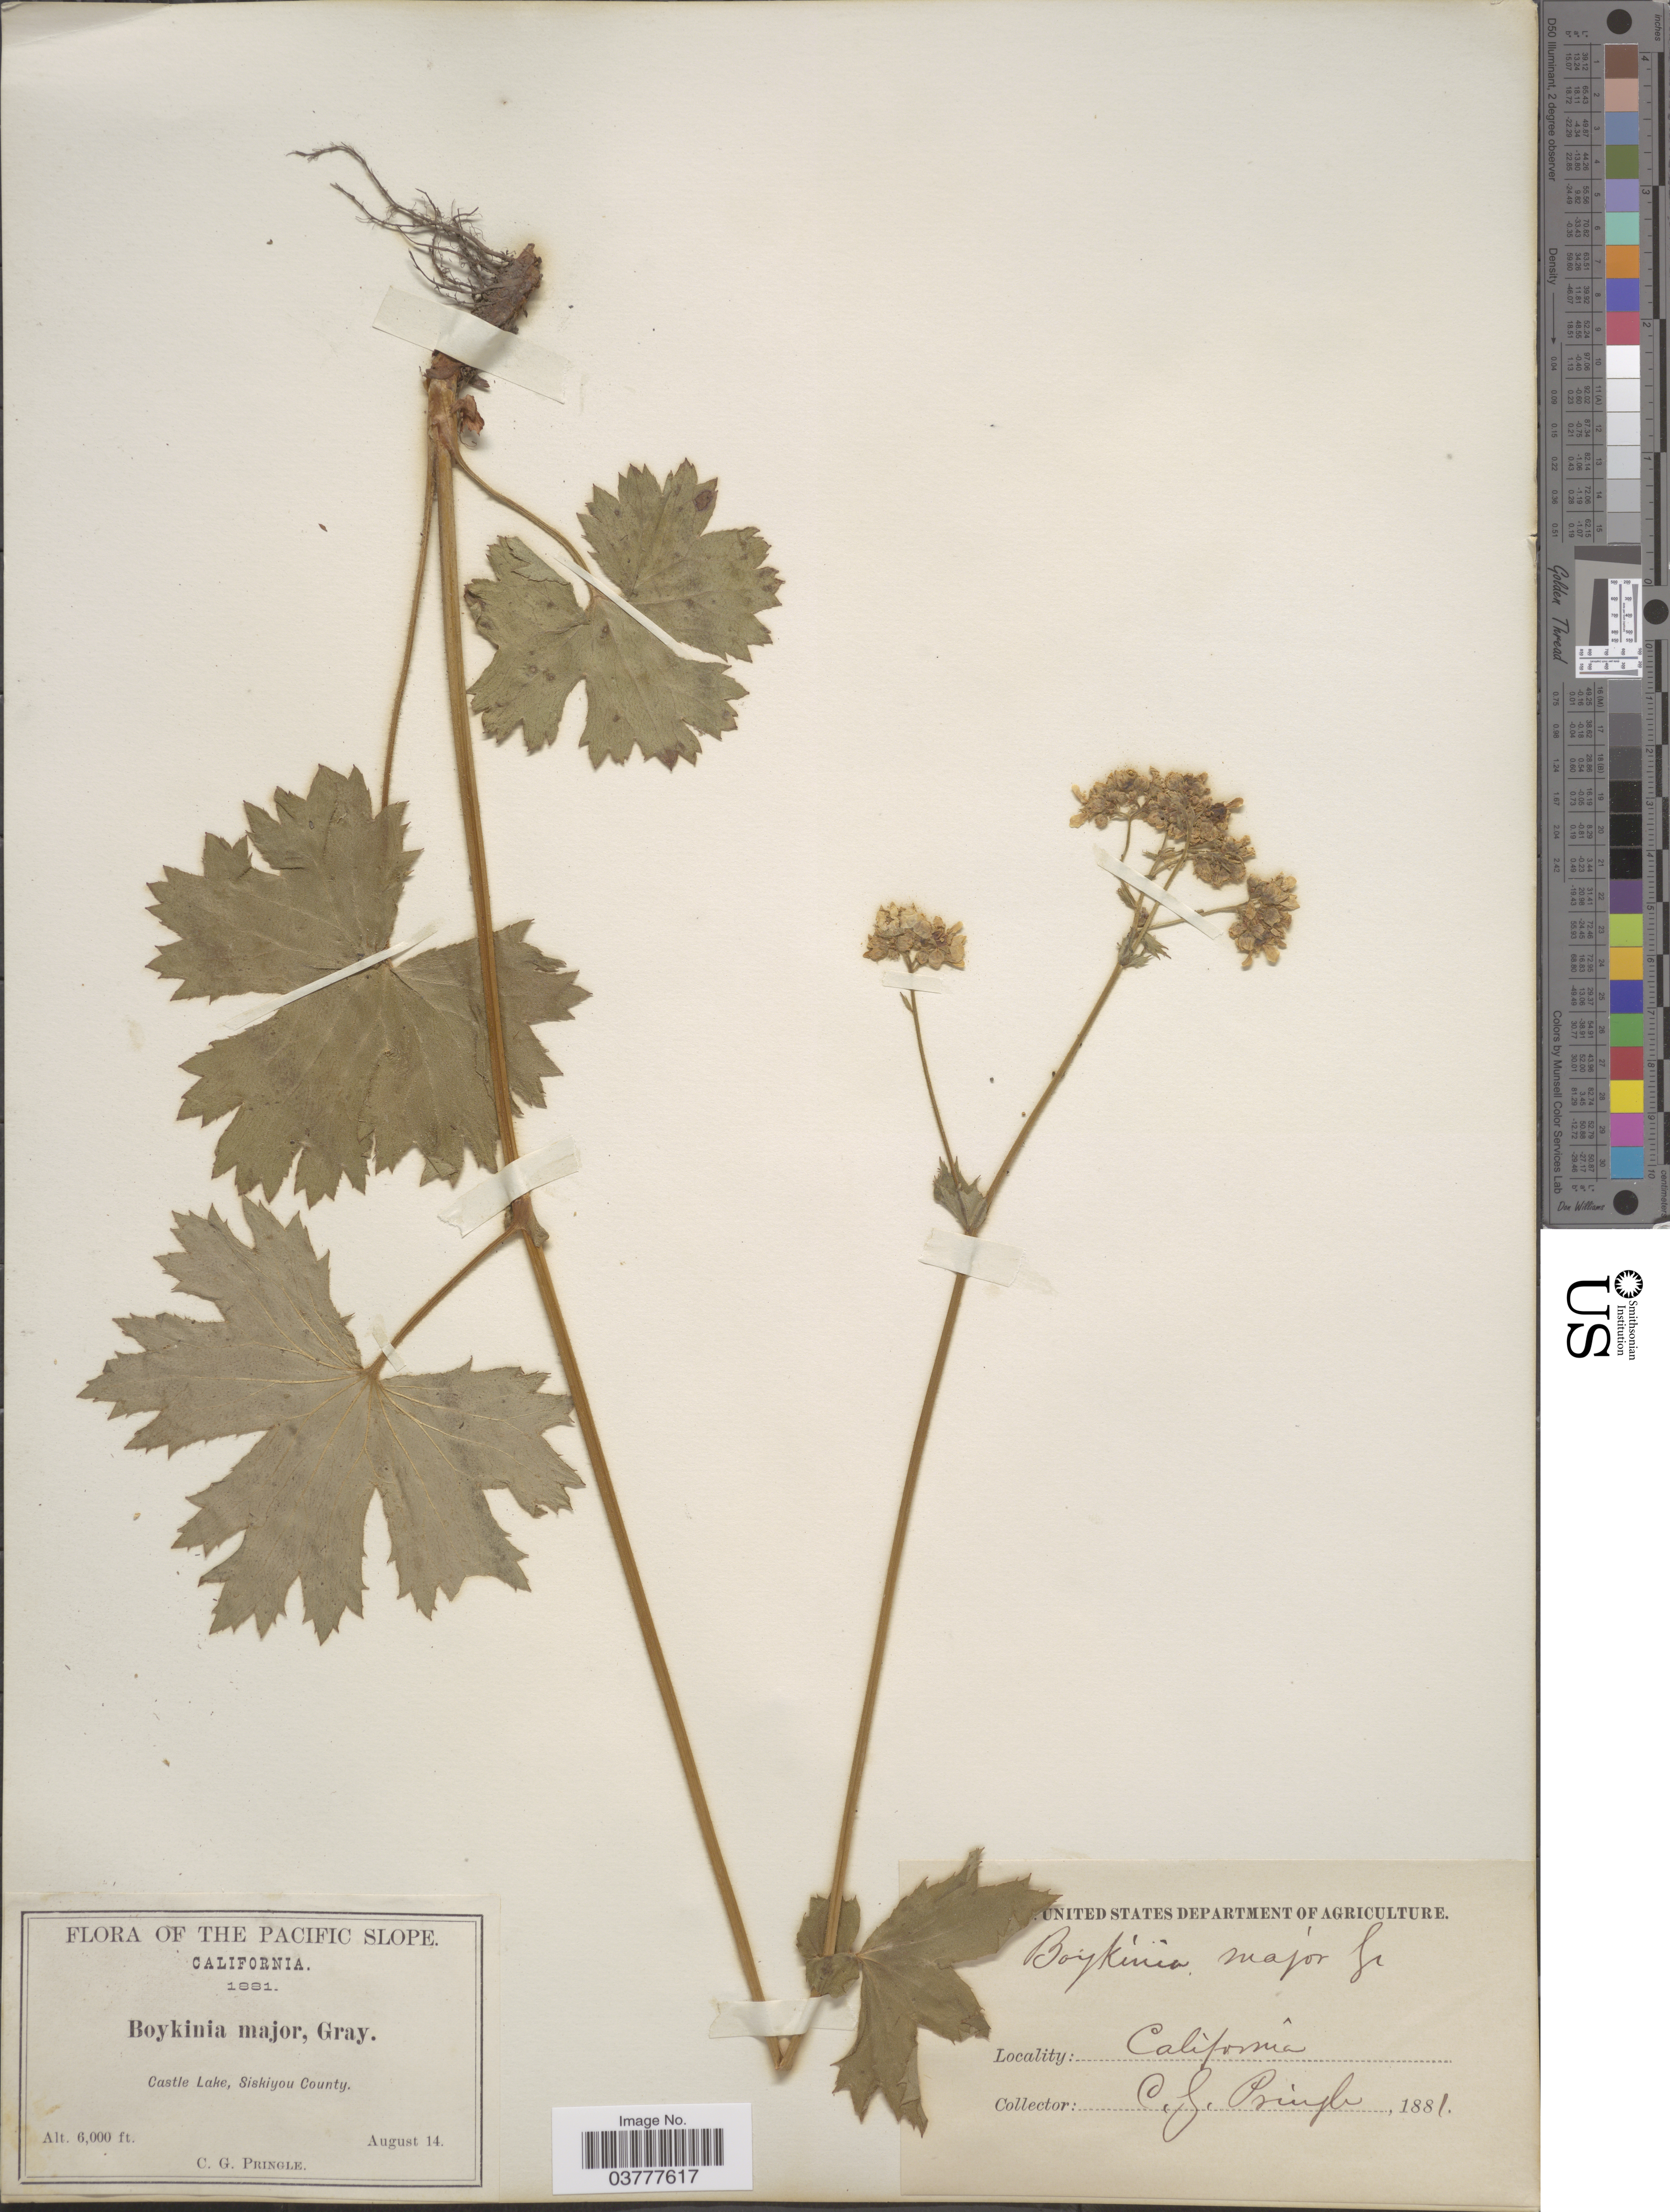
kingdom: Plantae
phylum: Tracheophyta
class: Magnoliopsida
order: Saxifragales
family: Saxifragaceae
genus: Boykinia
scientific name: Boykinia major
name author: A. Gray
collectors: C. G. Pringle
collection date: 1881-08-14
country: United States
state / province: California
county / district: Siskiyou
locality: Pacific Slope. Castle Lake, Siskiyou County.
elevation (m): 1829